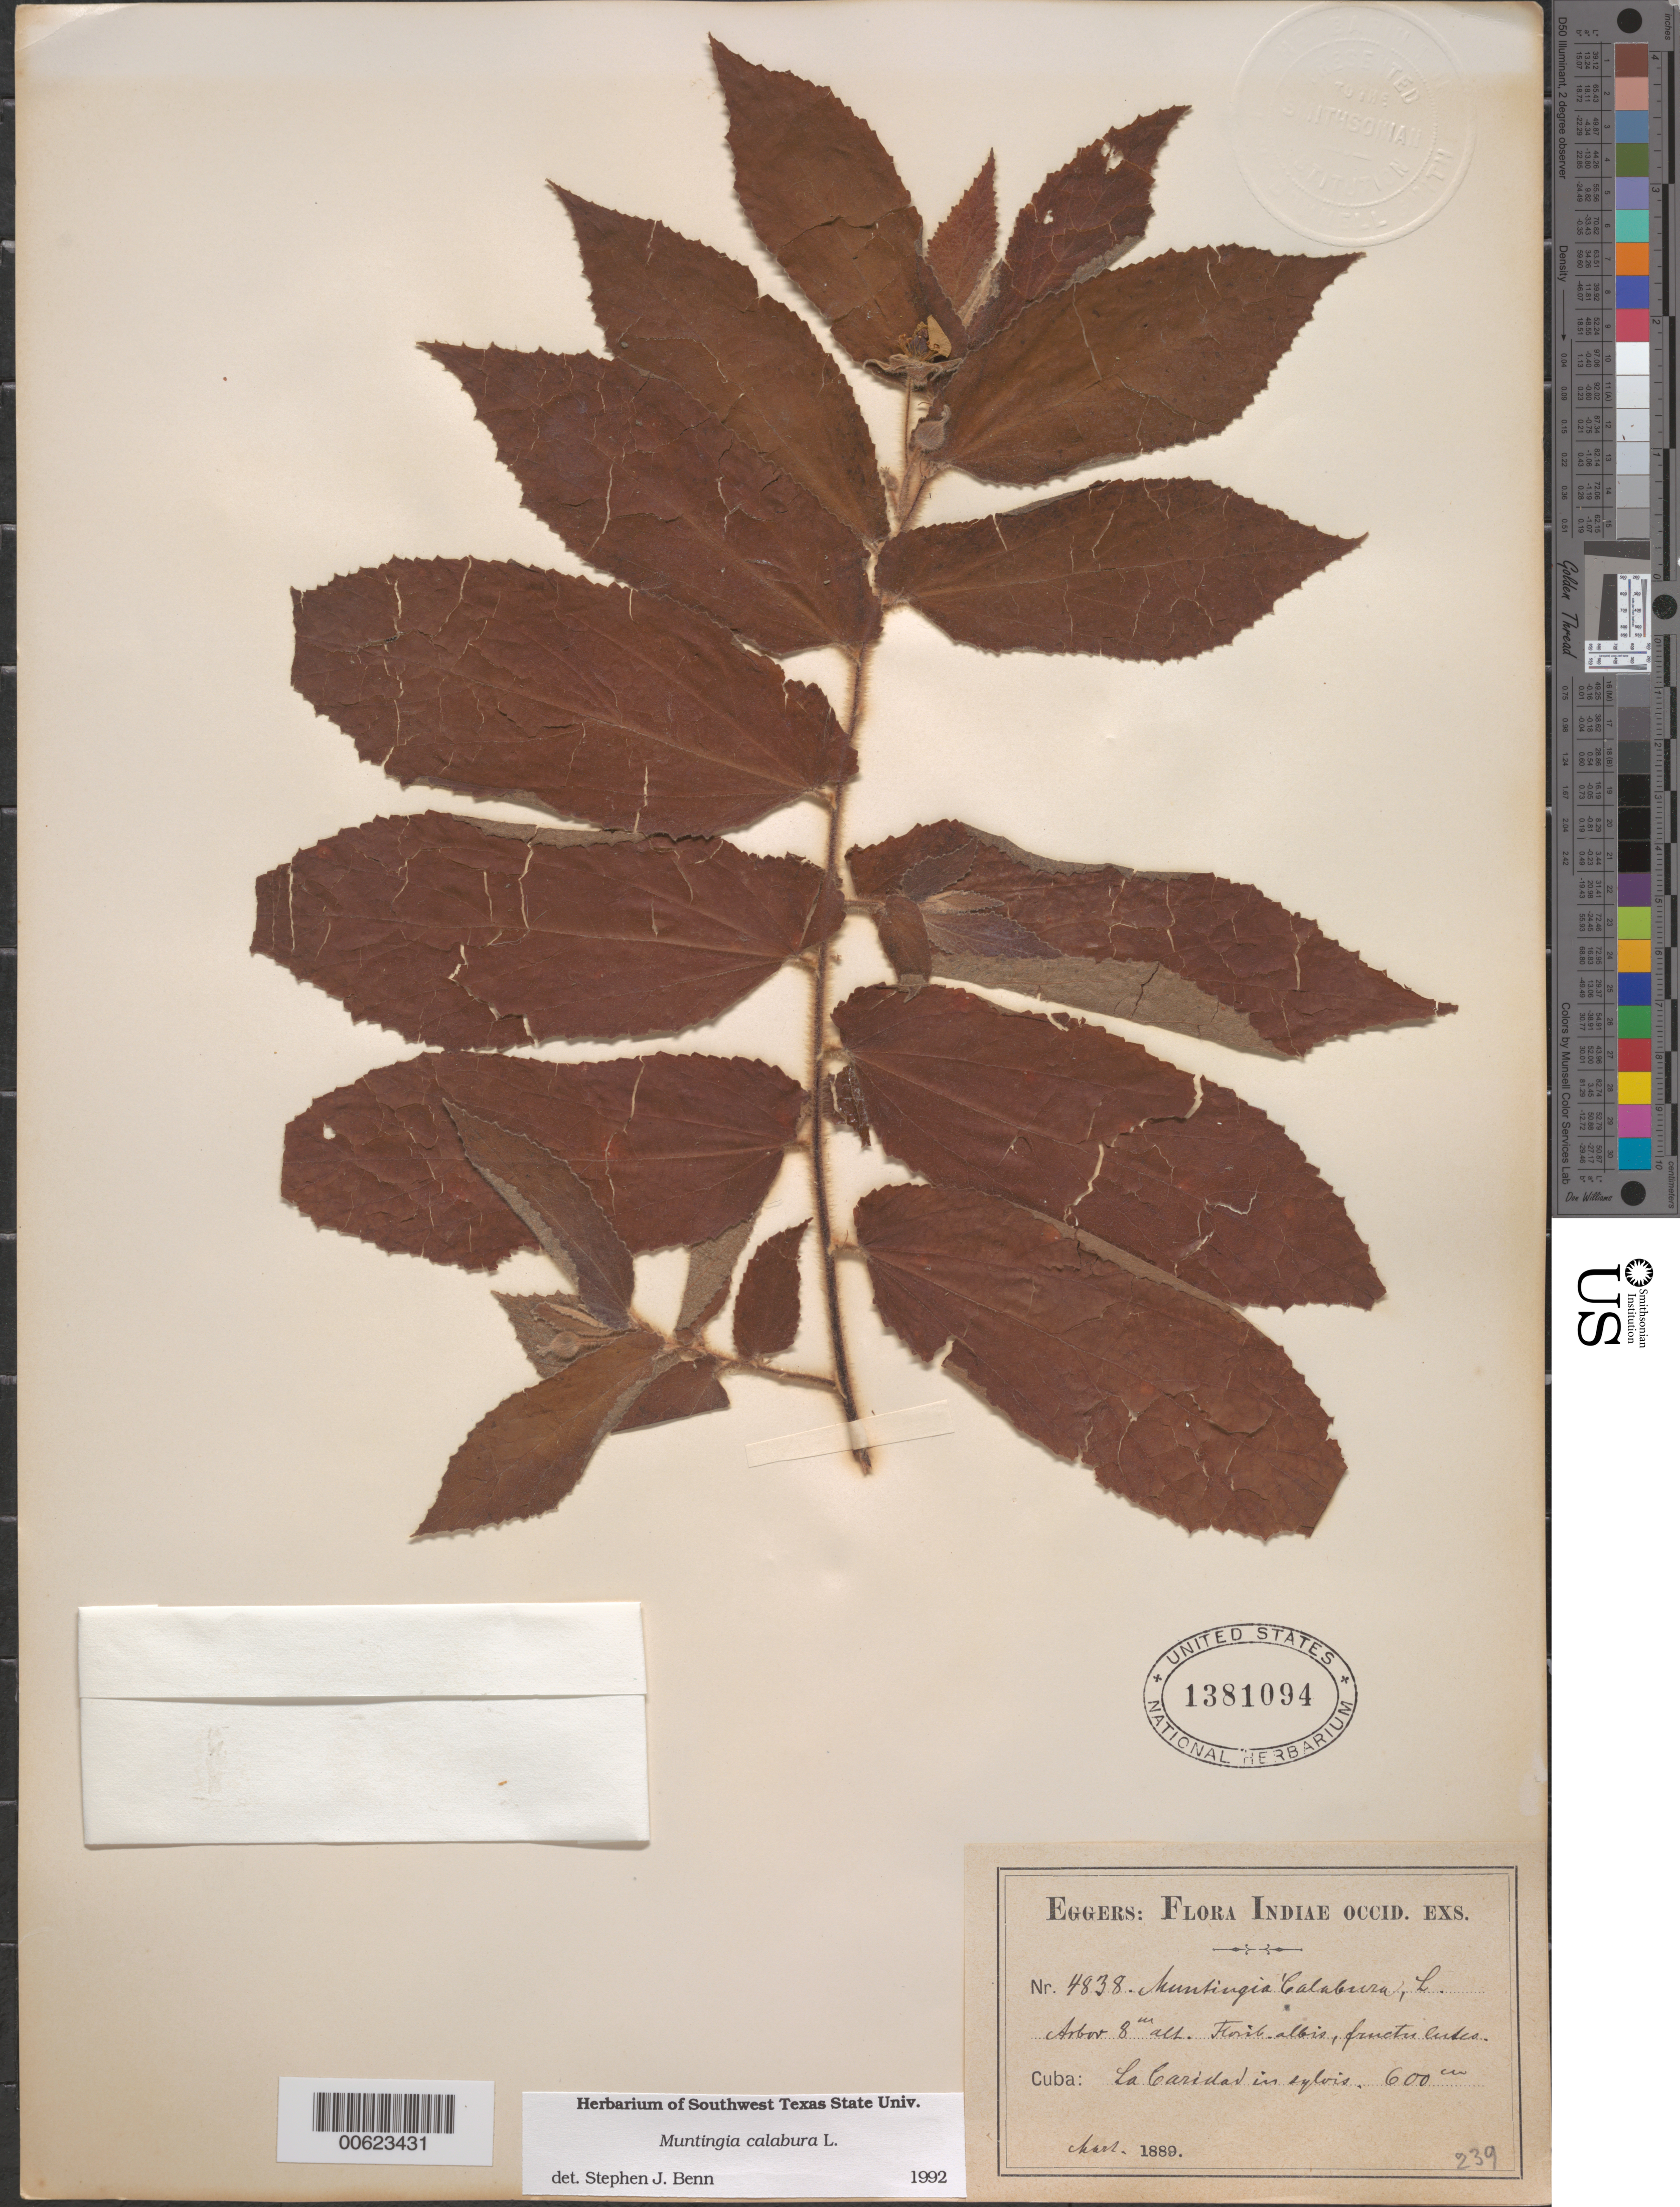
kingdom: Plantae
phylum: Tracheophyta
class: Magnoliopsida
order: Malvales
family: Muntingiaceae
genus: Muntingia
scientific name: Muntingia calabura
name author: L.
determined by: Benn, S. J.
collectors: H. F. A. von Eggers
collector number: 4838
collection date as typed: Mar 1889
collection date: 1889-03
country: Cuba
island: Greater Antilles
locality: La Caridad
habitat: In sylvis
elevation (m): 600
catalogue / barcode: US 1381094